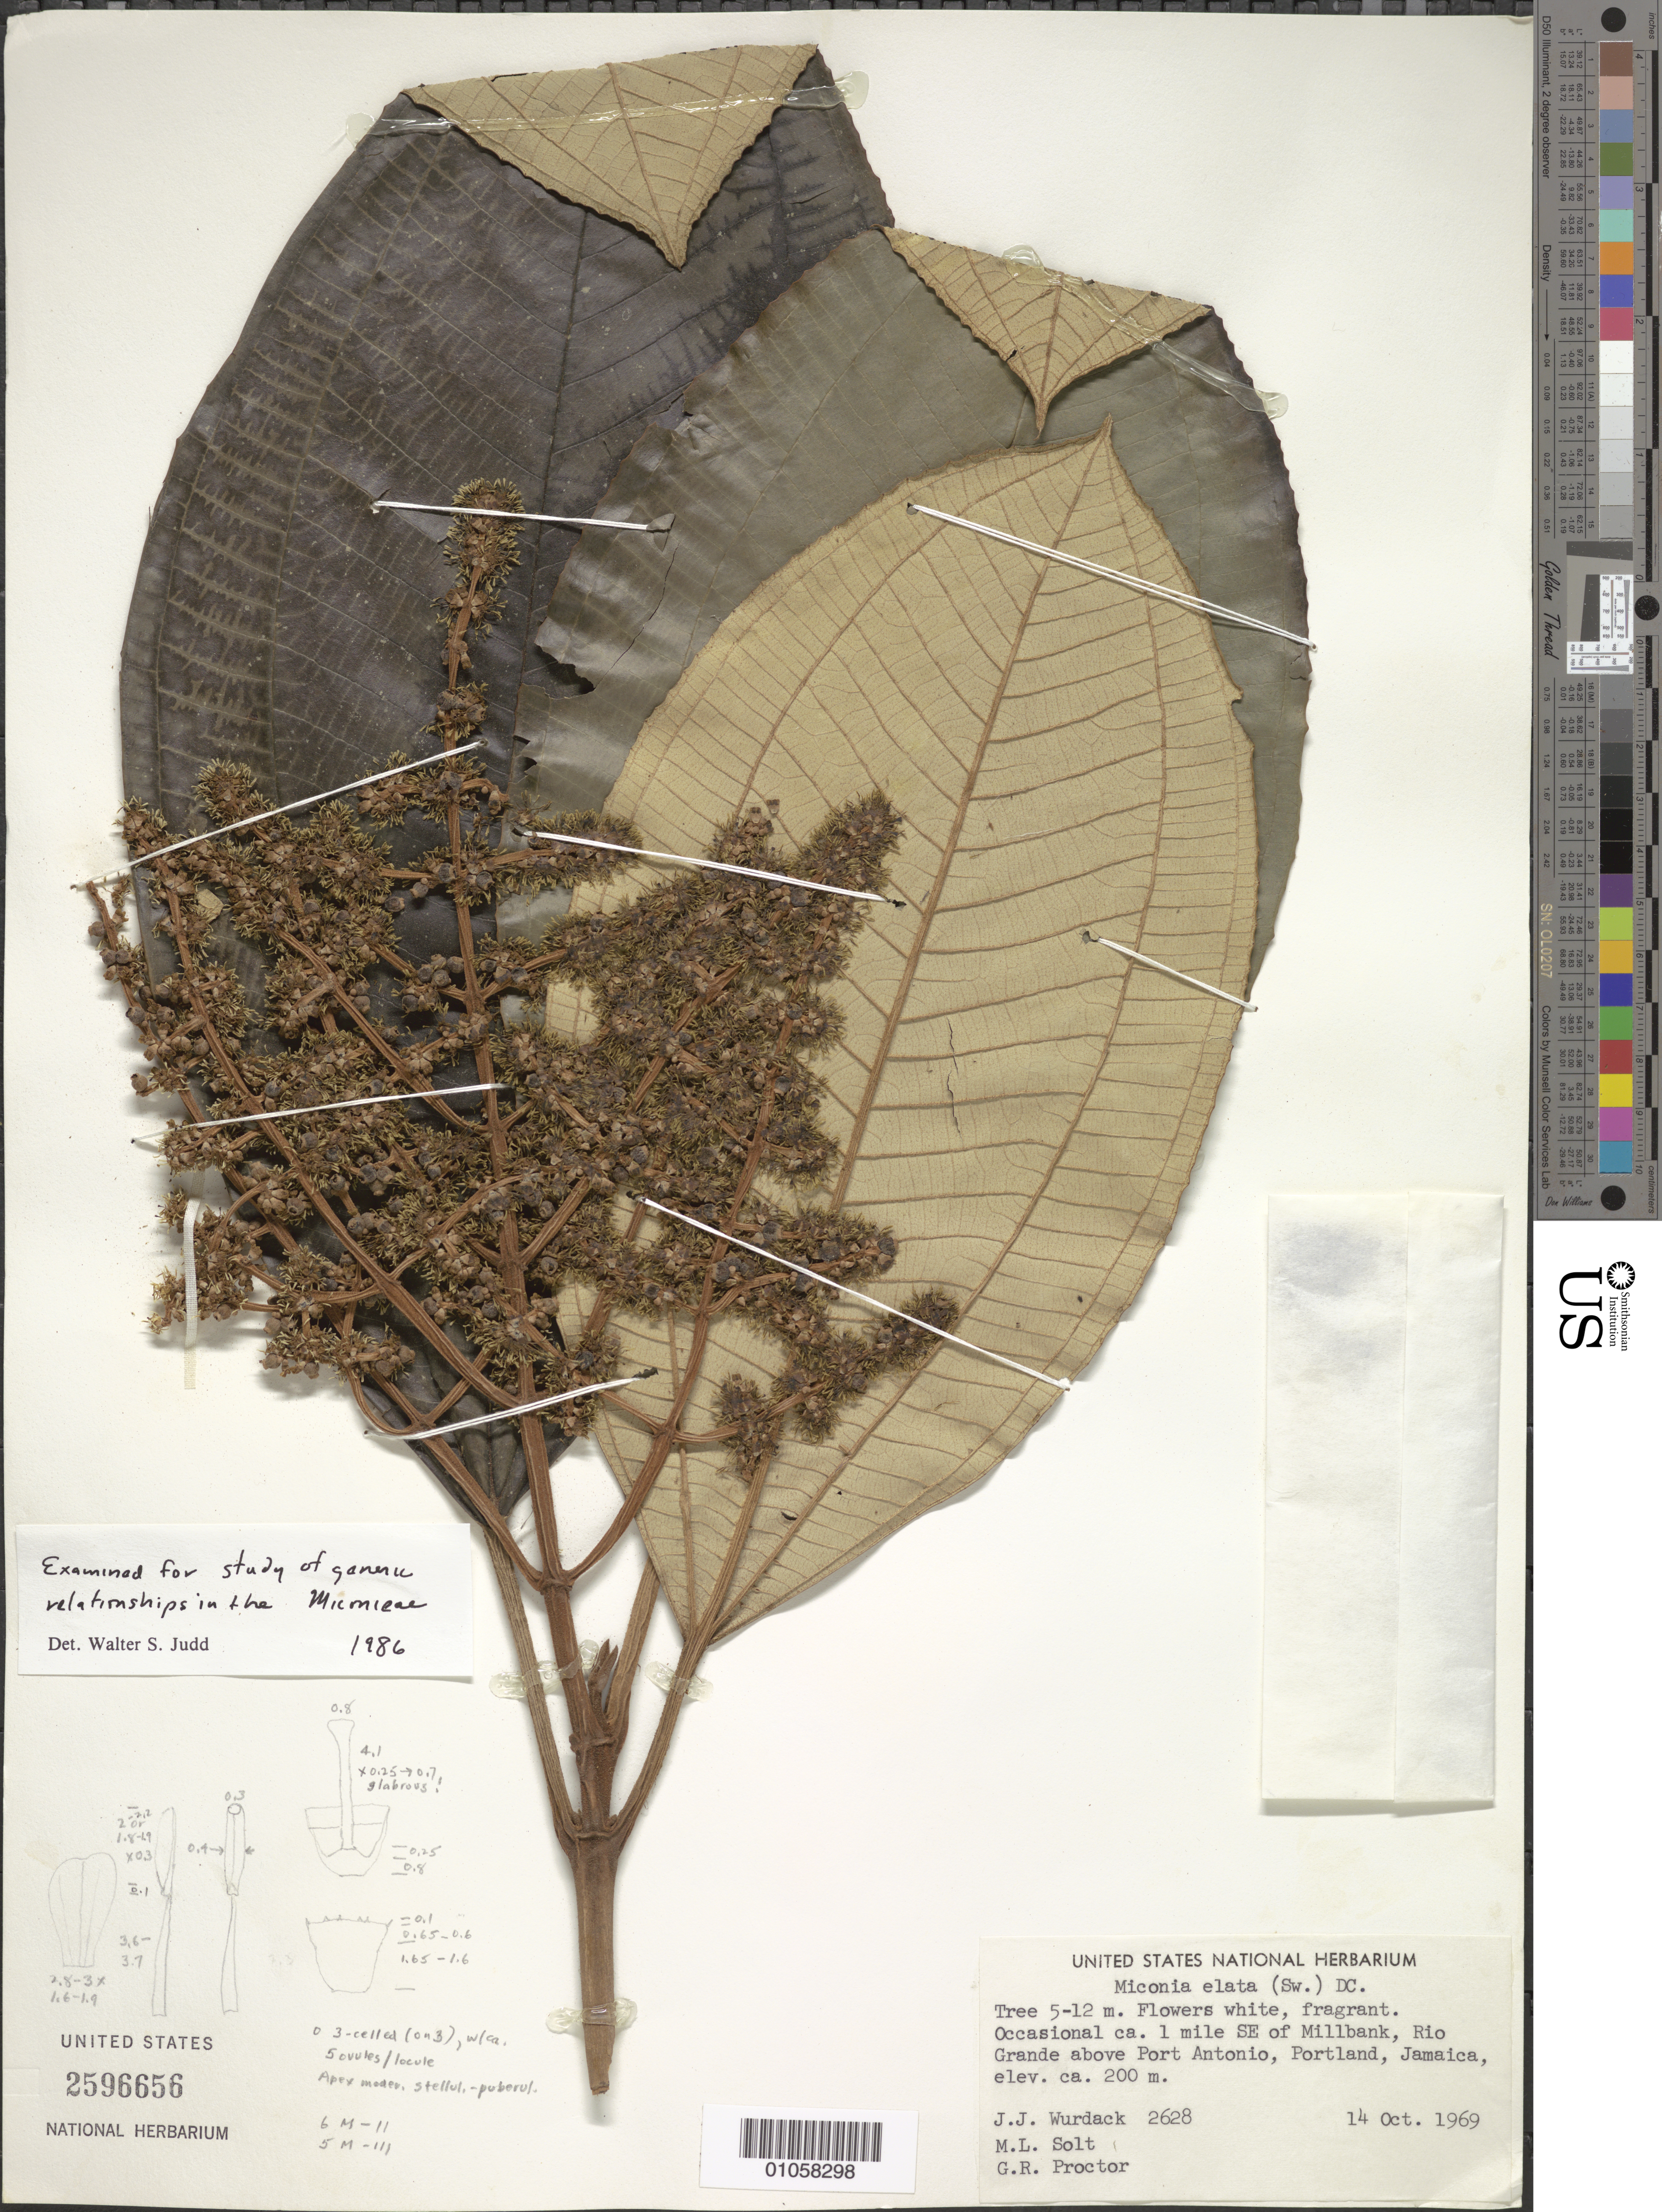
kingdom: Plantae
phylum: Tracheophyta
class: Magnoliopsida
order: Myrtales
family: Melastomataceae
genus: Miconia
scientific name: Miconia elata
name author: (Sw.) DC.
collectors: J. J. Wurdack, M. Solt & G. R. Proctor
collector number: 2628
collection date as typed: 14 Oct 1969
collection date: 1969-10-14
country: Jamaica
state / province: Portland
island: Jamaica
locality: Rio Grande above Port Antonio, about 1 mile DE of Millbank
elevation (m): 200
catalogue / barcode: US 2596656